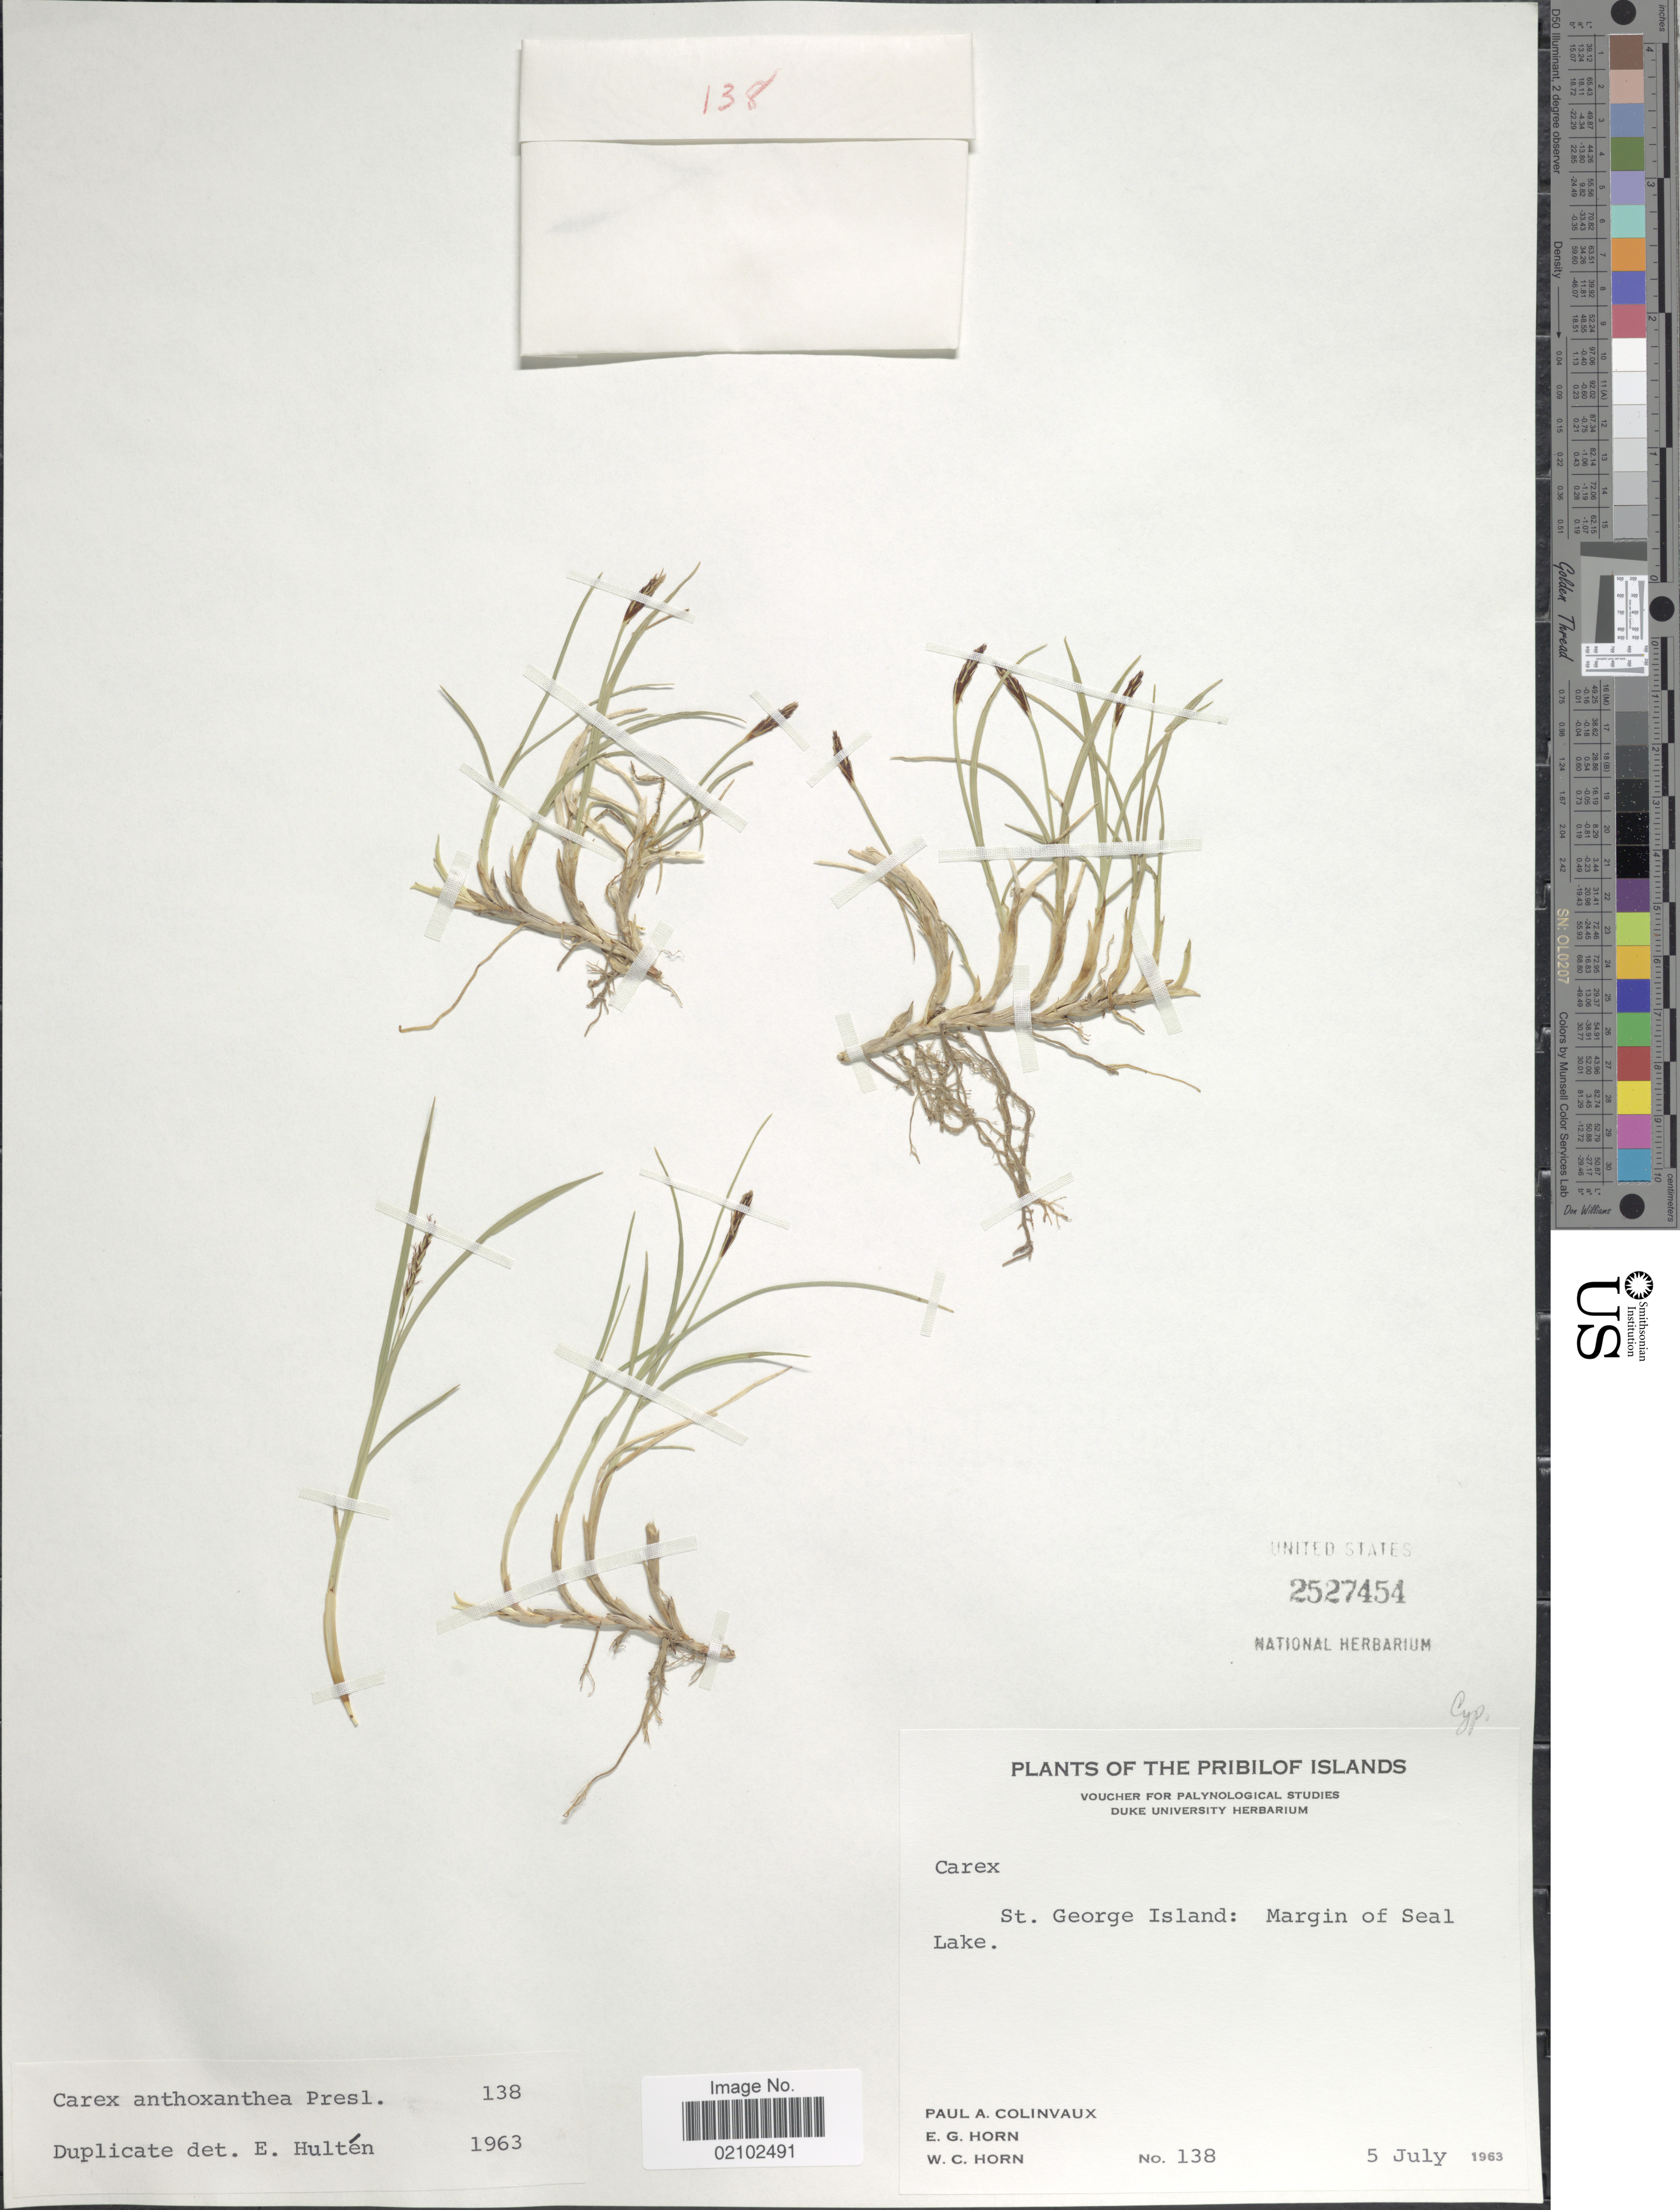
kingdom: Plantae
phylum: Tracheophyta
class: Liliopsida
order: Poales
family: Cyperaceae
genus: Carex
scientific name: Carex anthoxanthea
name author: J. Presl & C. Presl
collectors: P. Colinvaux, E. Horn & W. Horn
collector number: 138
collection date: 1963-07-05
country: United States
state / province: Alaska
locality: The Pribilof Islands, St George Island: Margin of Seal Lake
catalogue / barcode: US 2527454